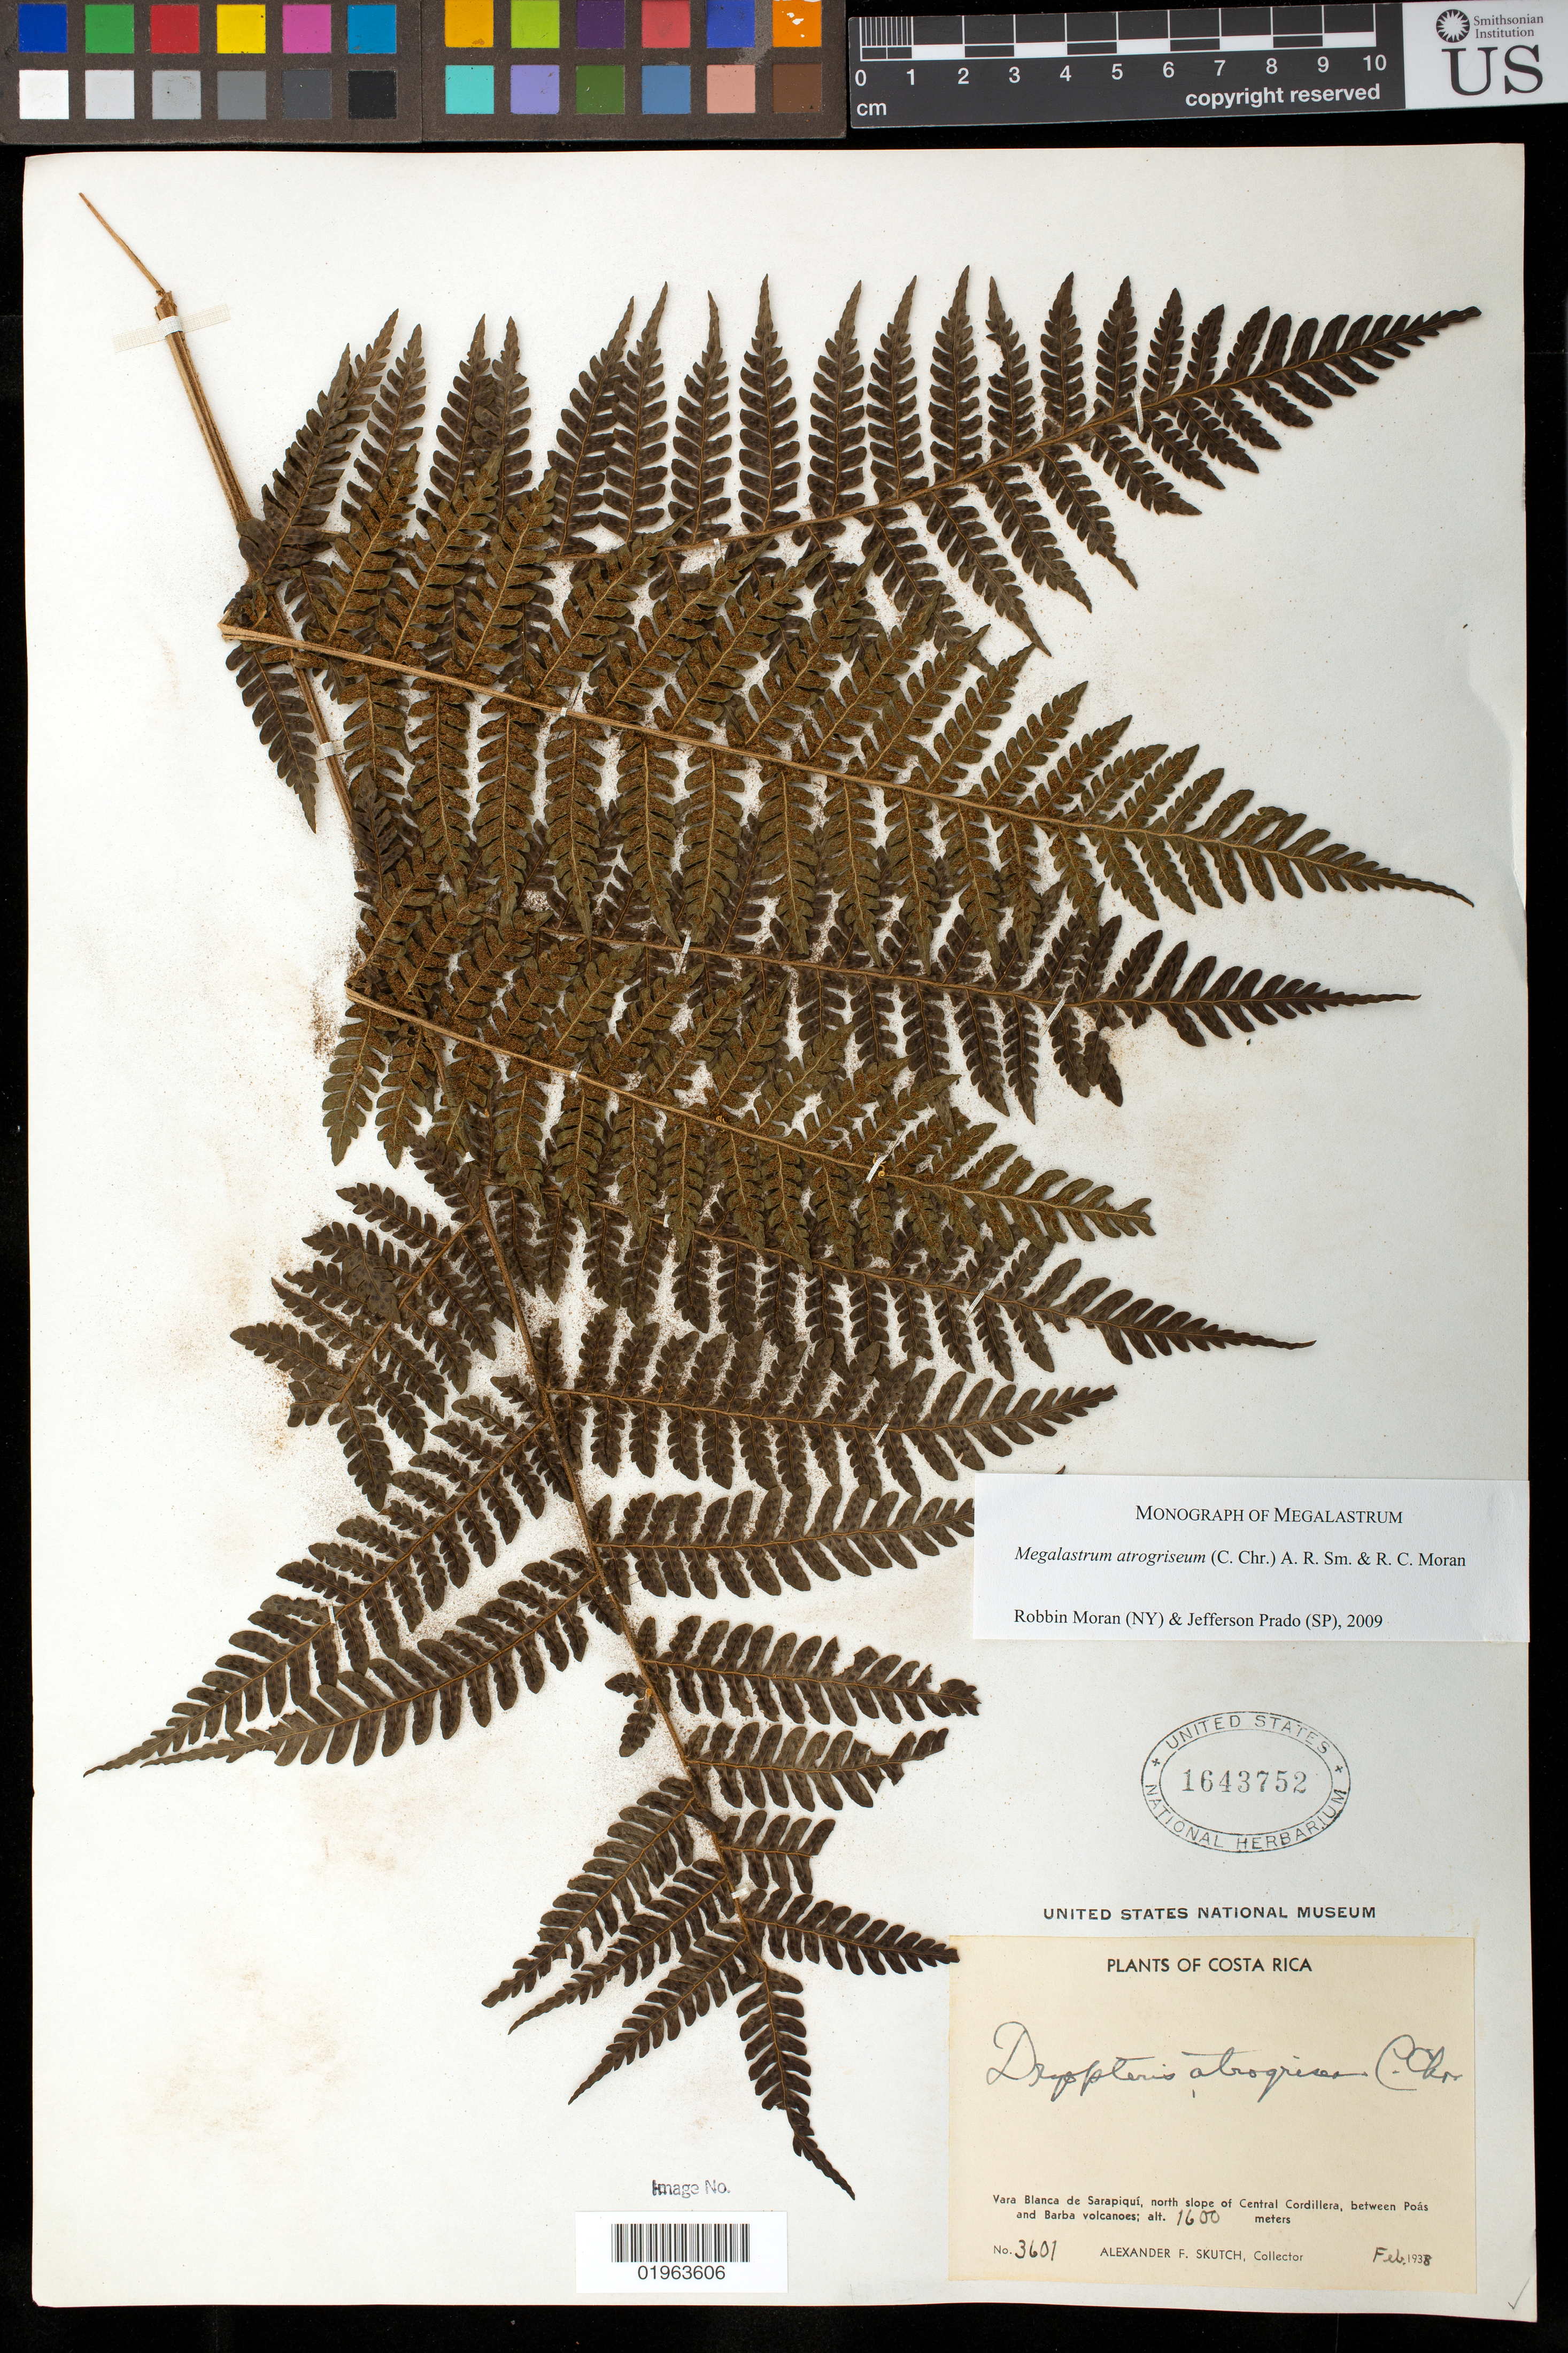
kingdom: Plantae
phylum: Tracheophyta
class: Polypodiopsida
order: Polypodiales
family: Dryopteridaceae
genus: Megalastrum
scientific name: Megalastrum atrogriseum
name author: (C. Chr.) A.R. Sm. & R.C. Moran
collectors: A. F. Skutch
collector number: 3601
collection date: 1938-02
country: Costa Rica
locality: Vara Blanca de Sarapiqui, between Poás and Barba volcanoes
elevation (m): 1600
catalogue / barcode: US 1643752